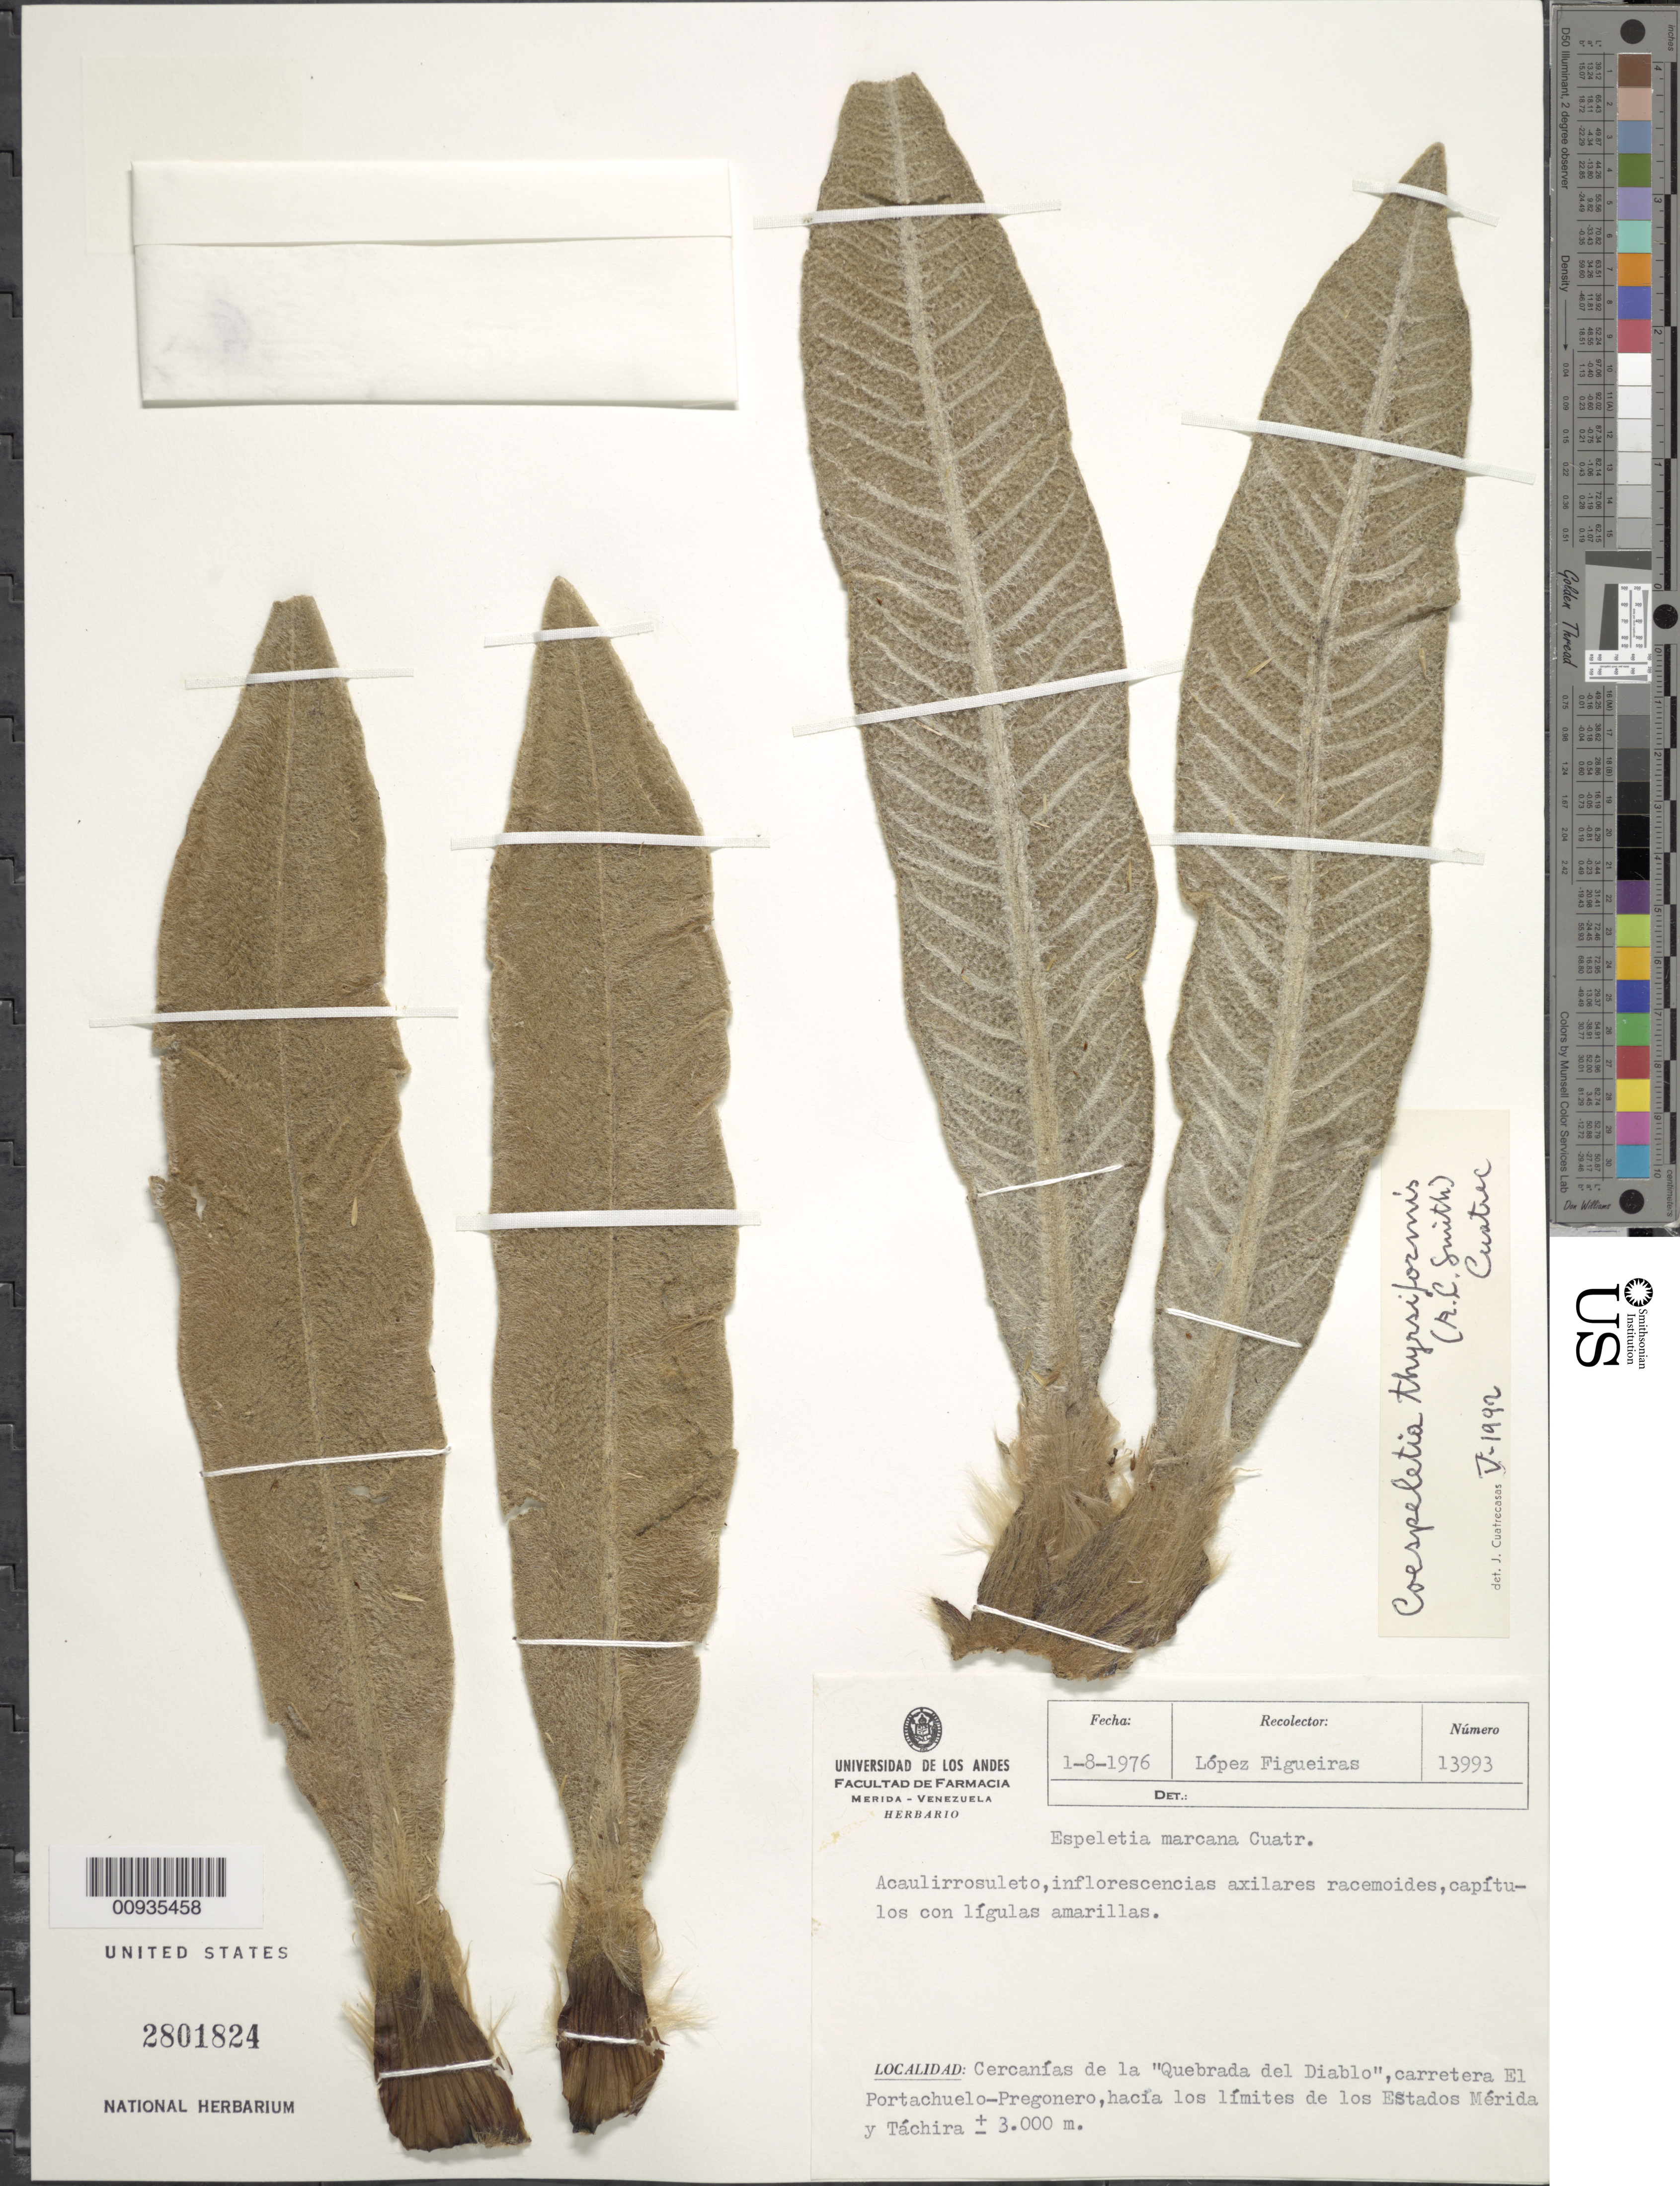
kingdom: Plantae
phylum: Tracheophyta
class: Magnoliopsida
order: Asterales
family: Asteraceae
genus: Coespeletia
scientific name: Coespeletia thyrsiformis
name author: (A.C. Sm.) Cuatrec.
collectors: M. López Figueiras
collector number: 13993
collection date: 1976-08-01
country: Venezuela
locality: Cercanias de la "Quebrada del Diablo", carretera El Portachuelo-Pregonero, hacia los limites de los Estados Merida y Tachira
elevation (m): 3000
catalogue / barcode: US 2801824